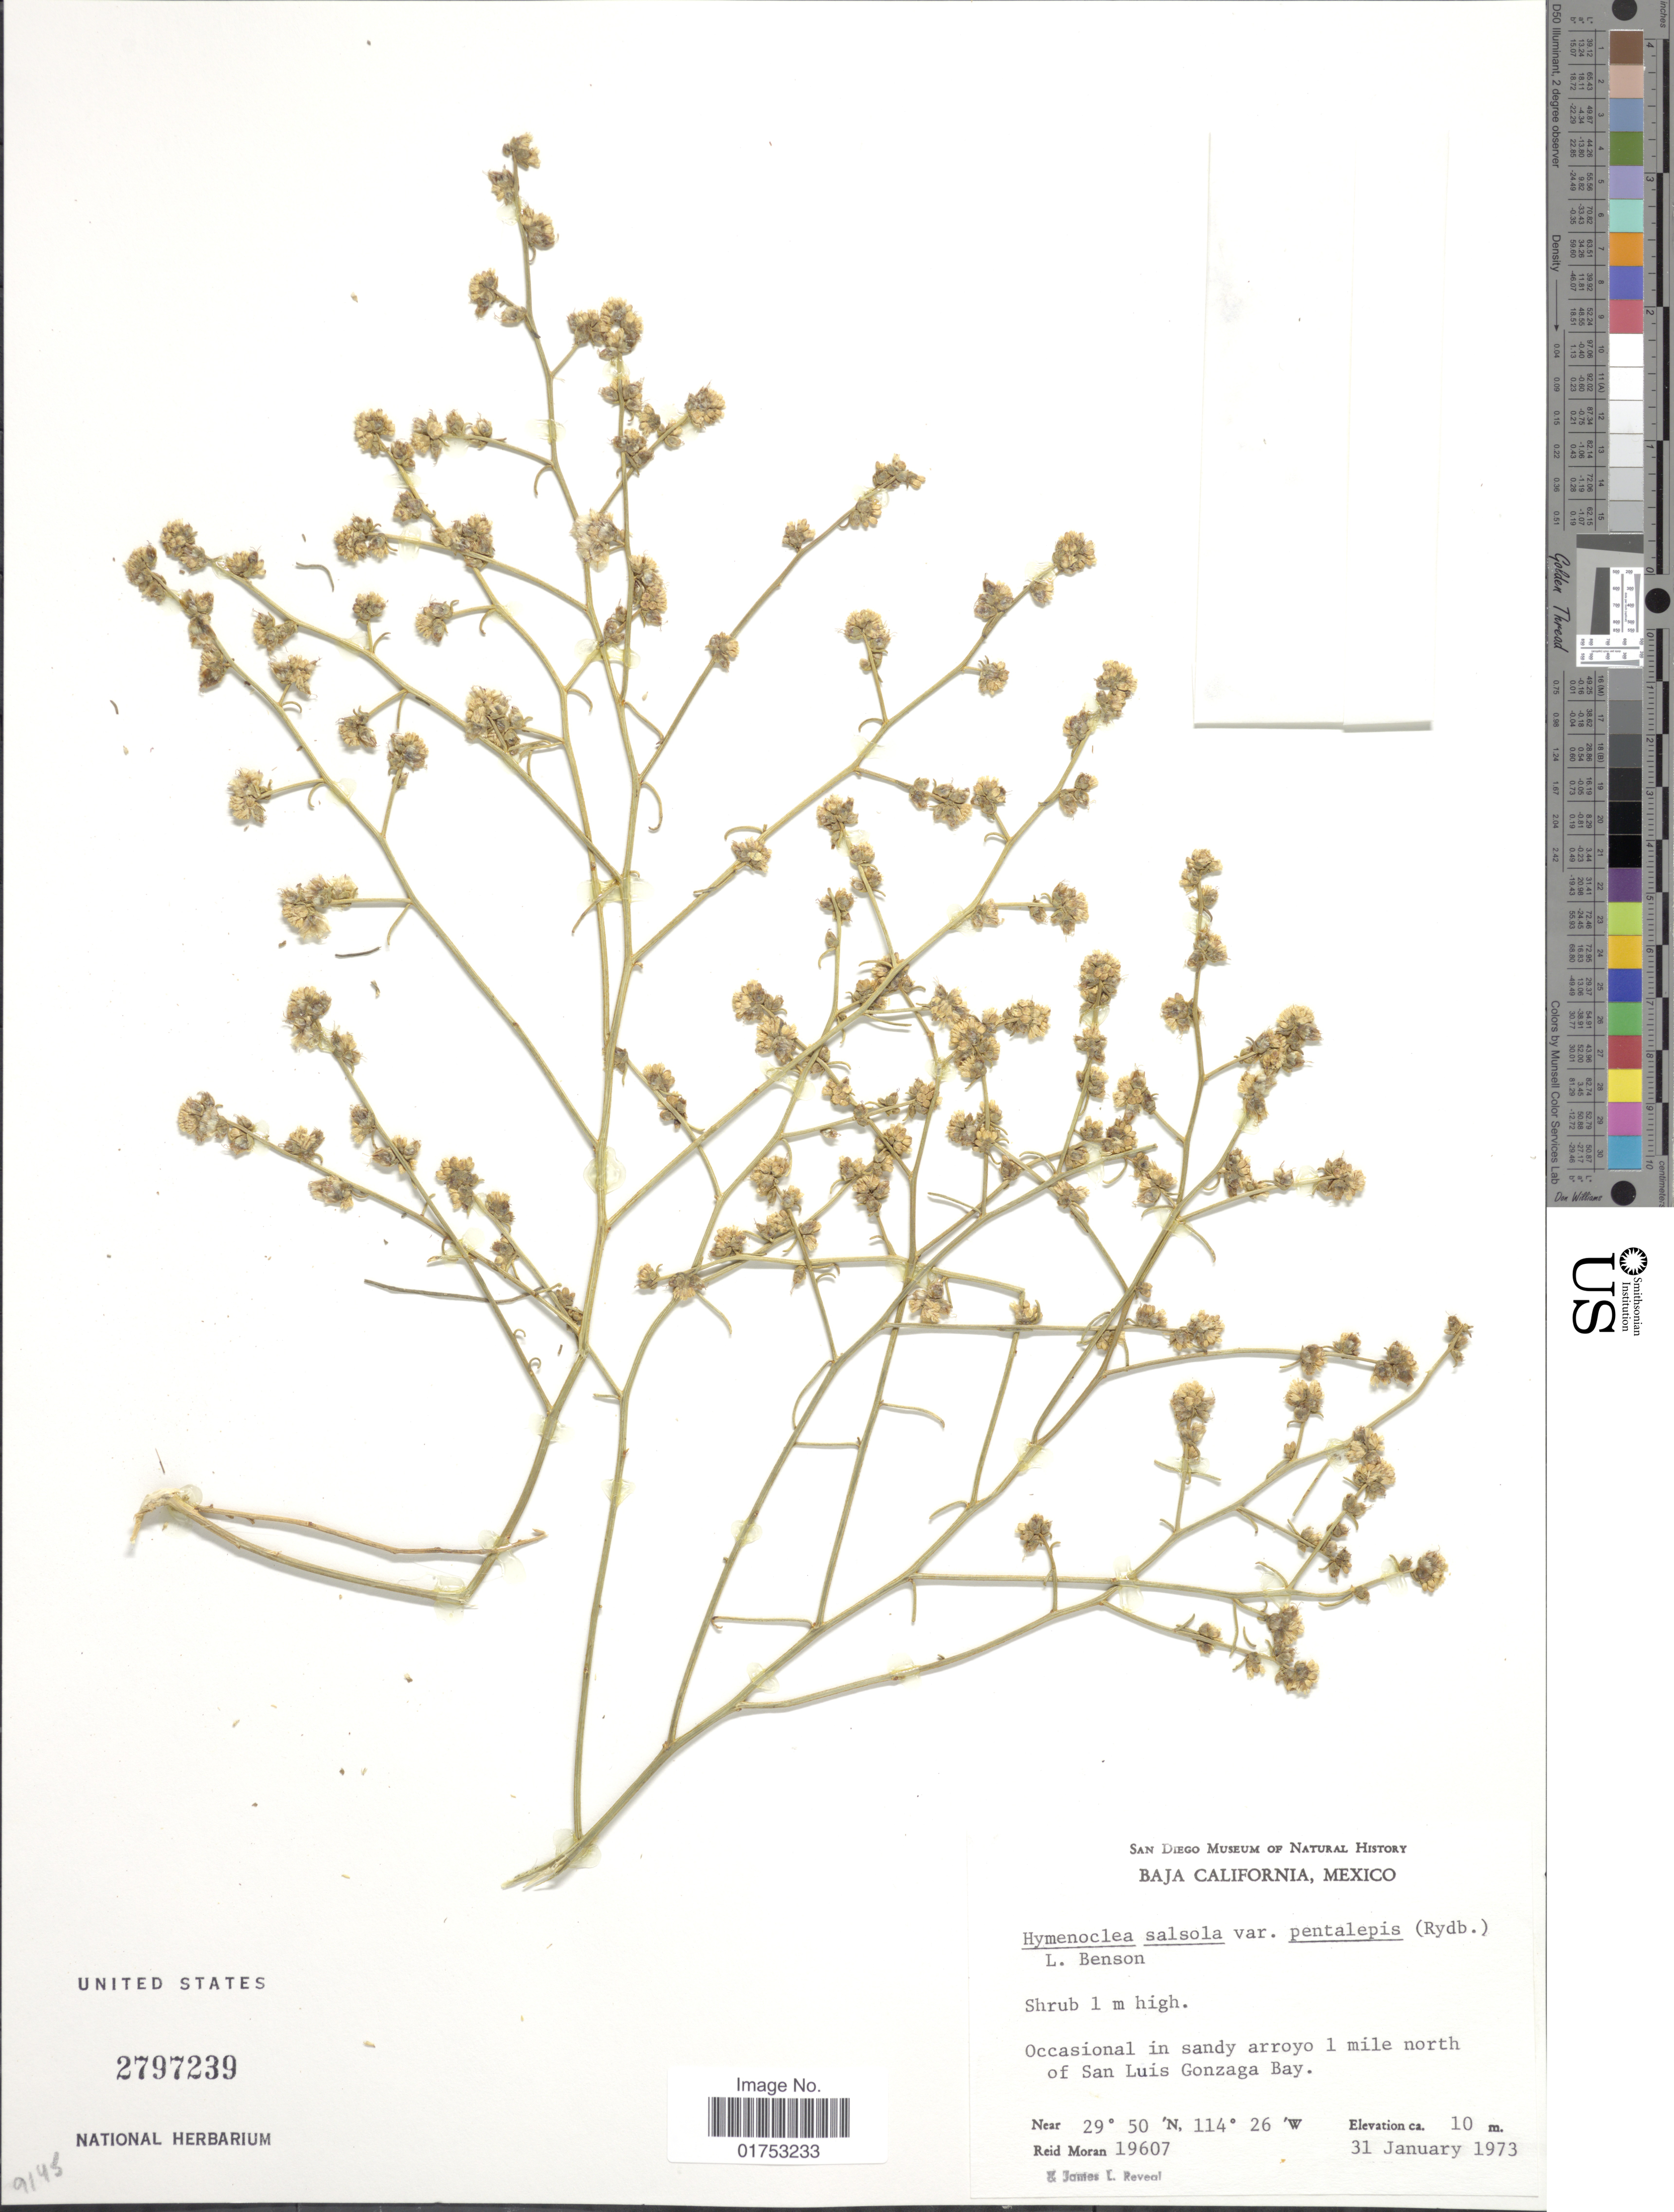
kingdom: Plantae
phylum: Tracheophyta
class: Magnoliopsida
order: Asterales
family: Asteraceae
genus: Hymenoclea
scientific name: Hymenoclea salsola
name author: Torr. & A. Gray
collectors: R. V. Moran & J. L. Reveal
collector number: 19607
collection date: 1973-01-31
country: Mexico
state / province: Baja California Norte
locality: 1 milesnorth of San Luis Gonzaga Bay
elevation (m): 10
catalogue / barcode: US 2797239